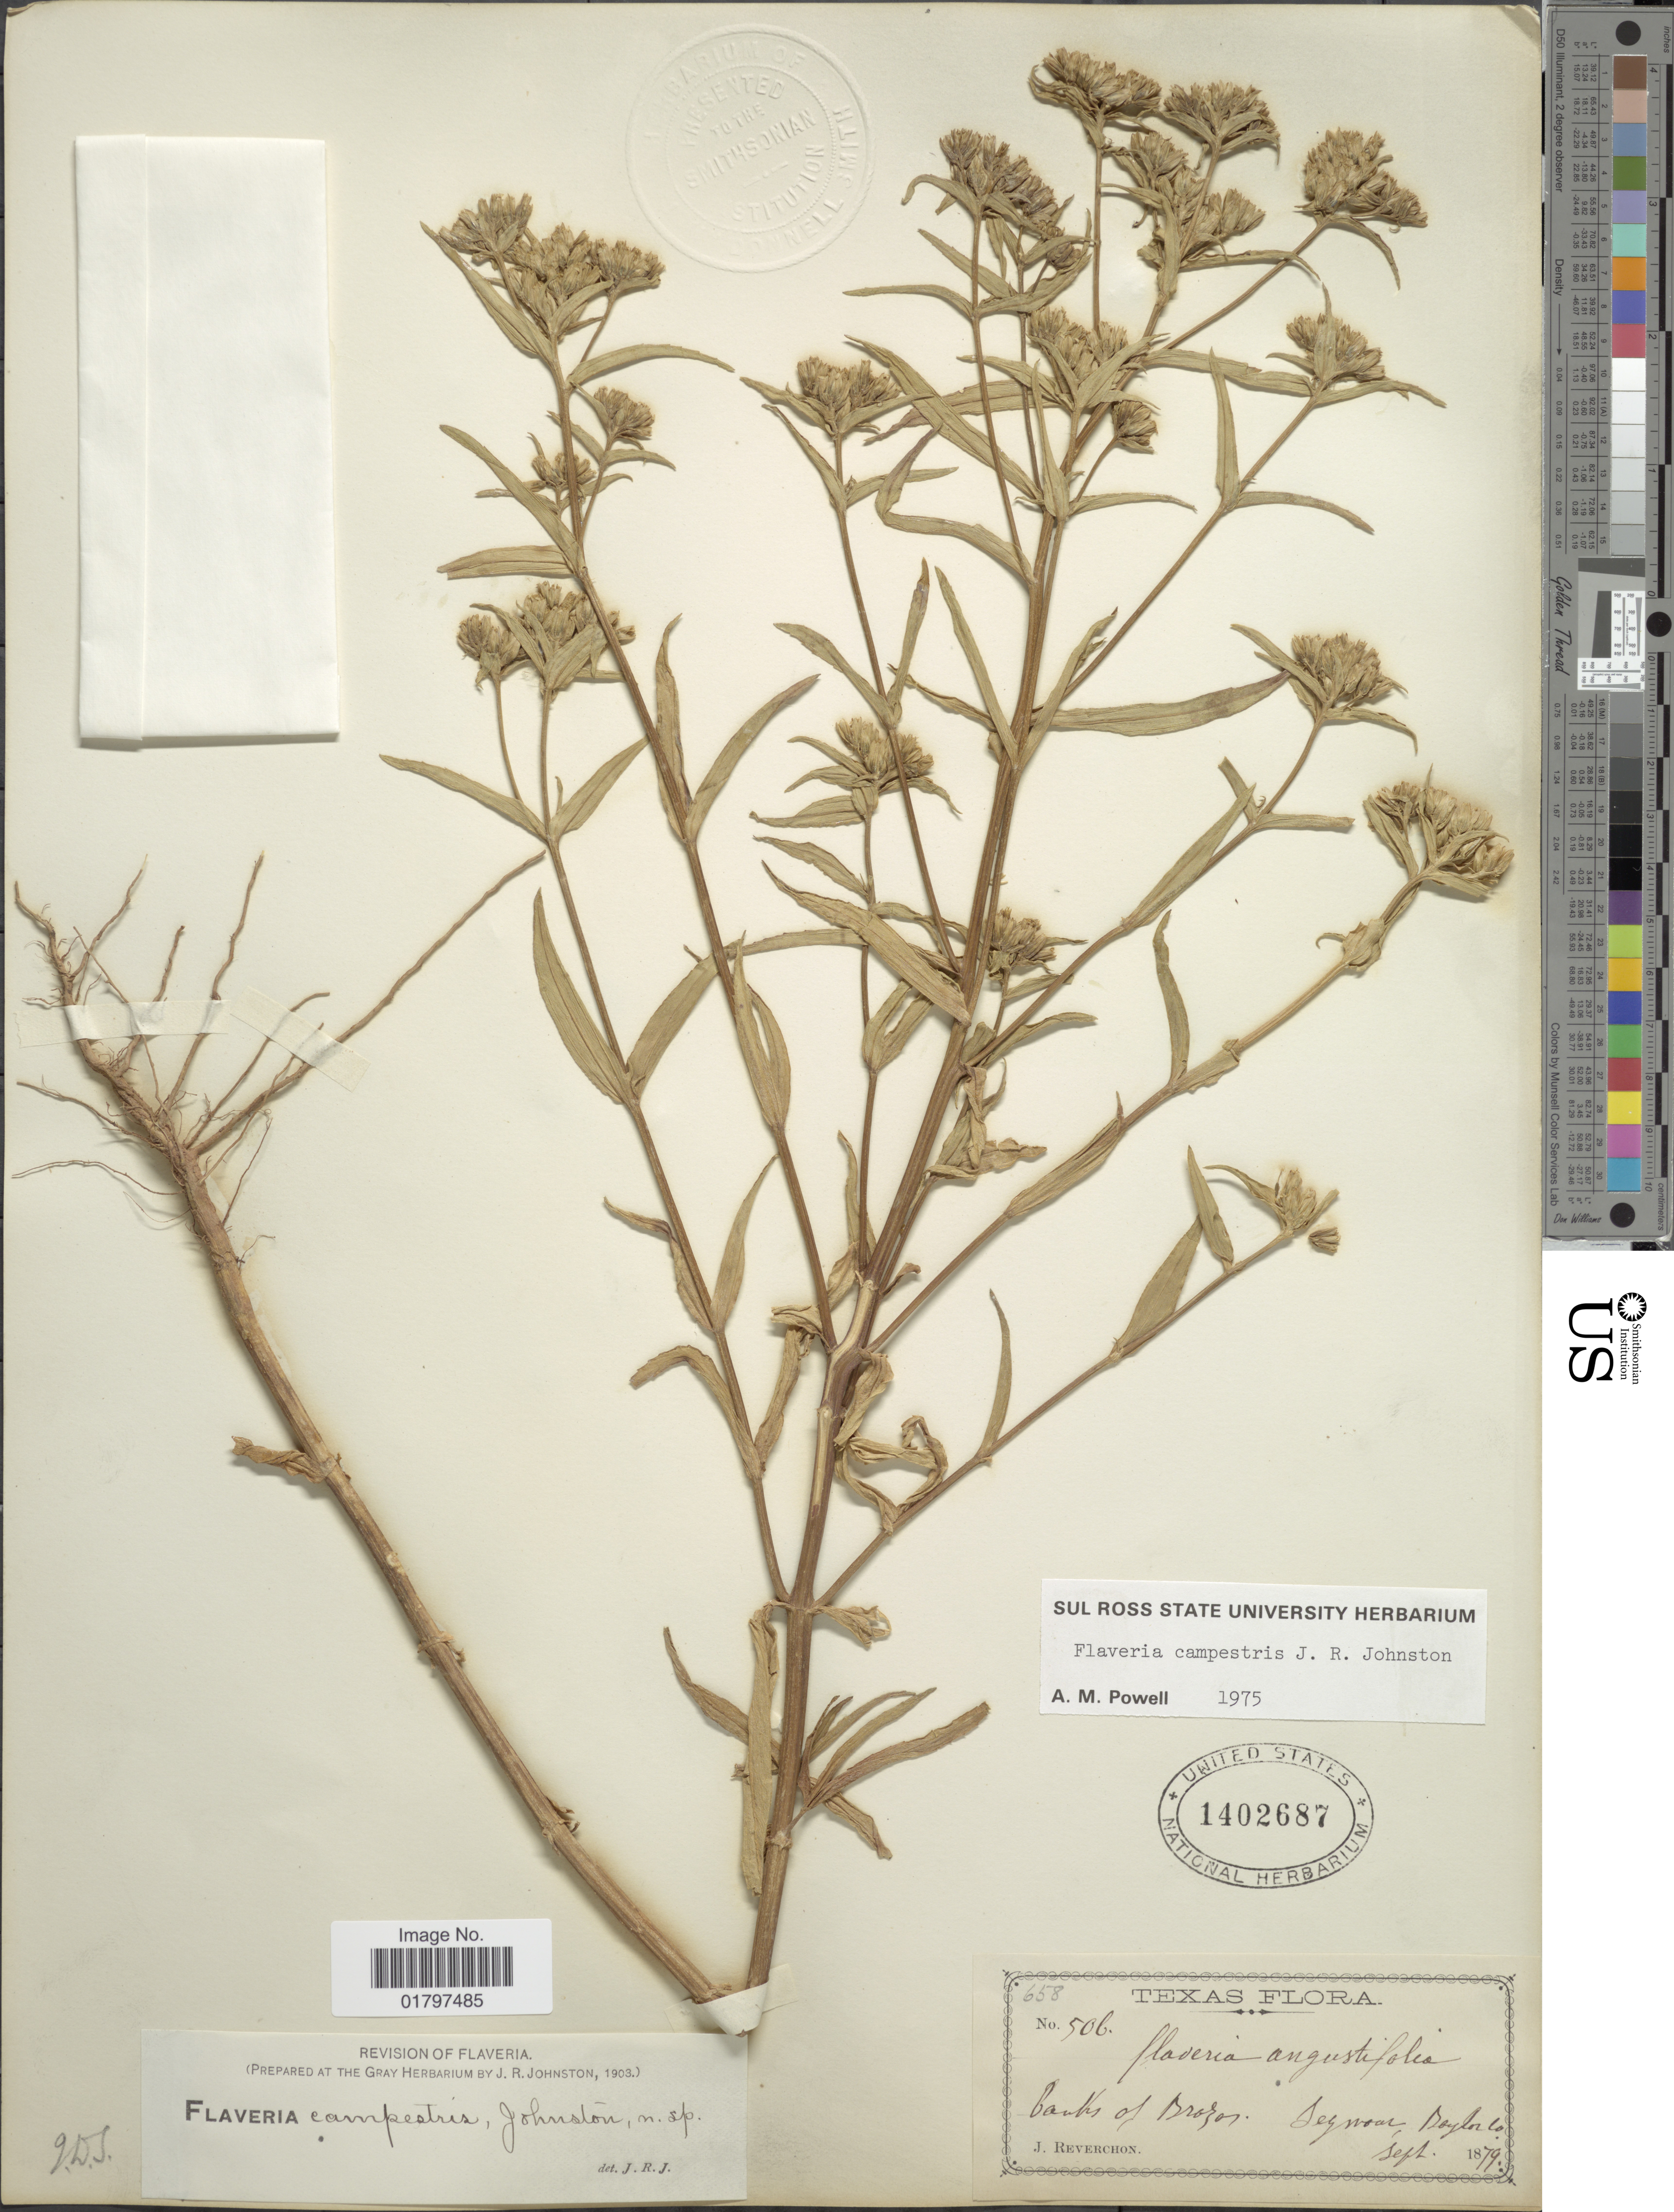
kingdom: Plantae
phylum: Tracheophyta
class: Magnoliopsida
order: Asterales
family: Asteraceae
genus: Flaveria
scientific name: Flaveria campestris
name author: J.R. Johnst.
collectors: J. Reverchon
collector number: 50b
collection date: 1879-09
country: United States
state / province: Texas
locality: Banks of Brazor, Seymoor, Boylor Co.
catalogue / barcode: US 1402687